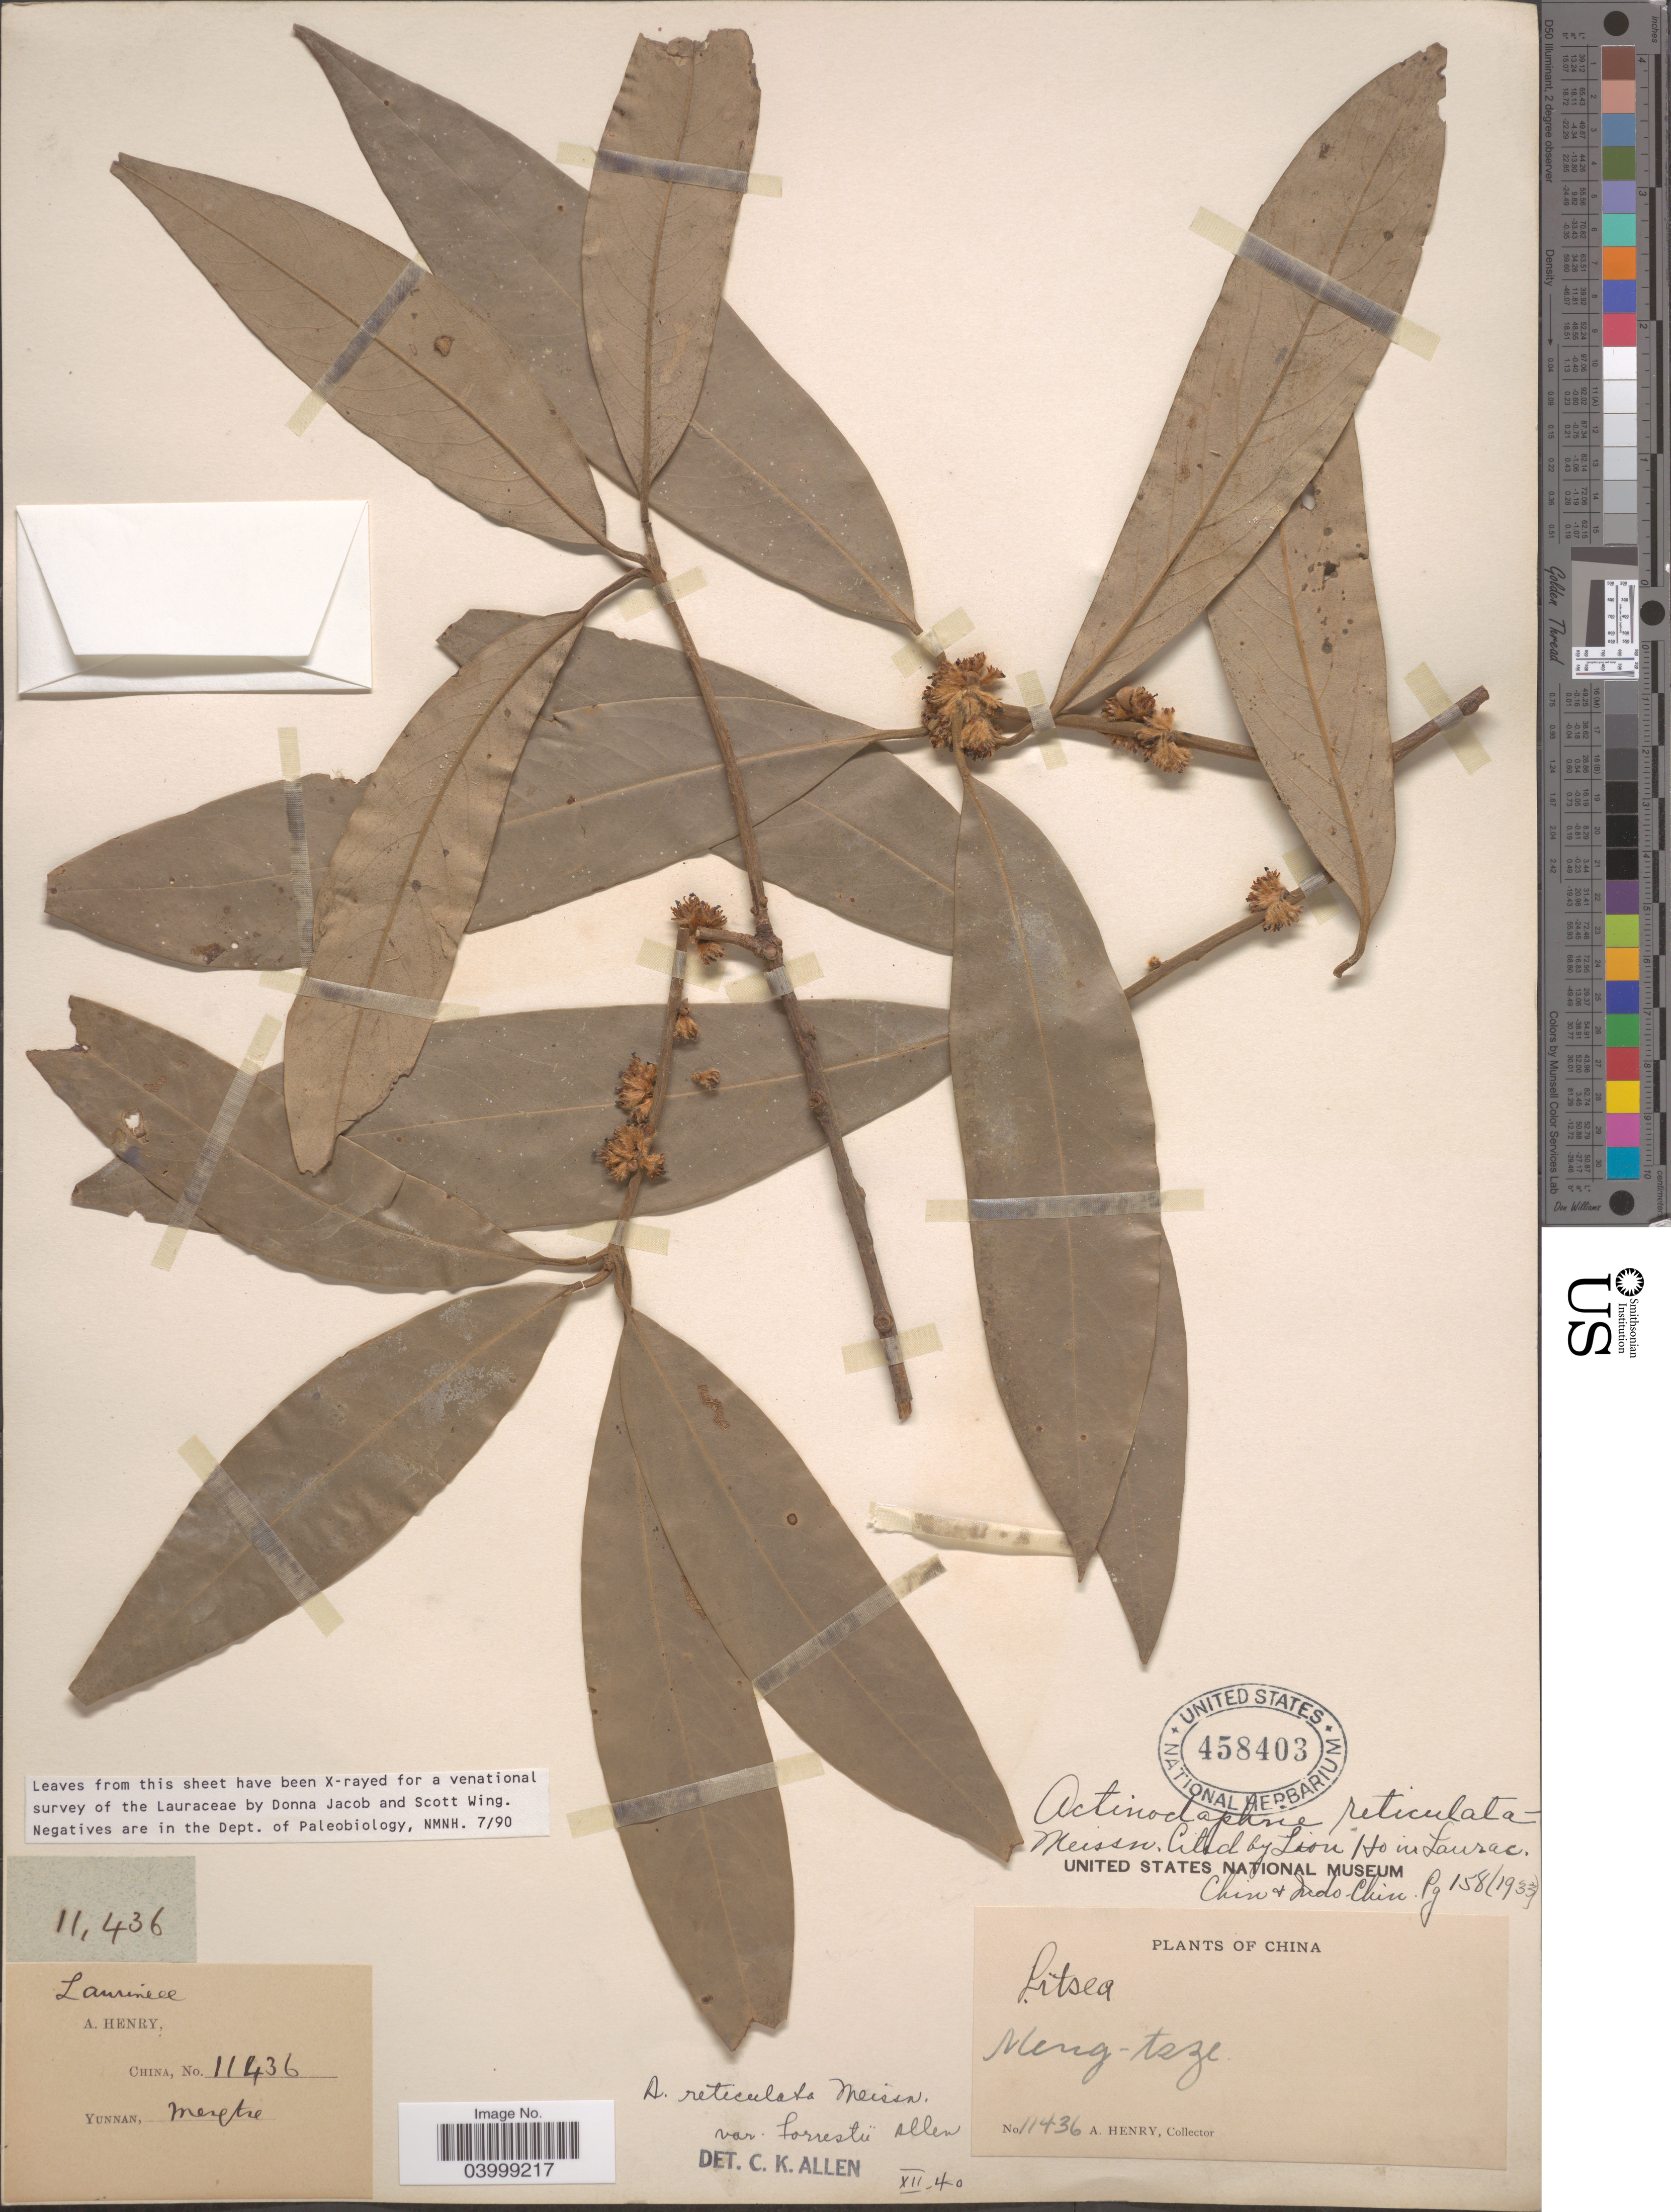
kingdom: Plantae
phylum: Tracheophyta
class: Magnoliopsida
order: Laurales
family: Lauraceae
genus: Actinodaphne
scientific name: Actinodaphne reticulata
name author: Meisn.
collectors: A. Henry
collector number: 11436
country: China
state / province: Yunnan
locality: Meng-tsze.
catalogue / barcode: US 458403